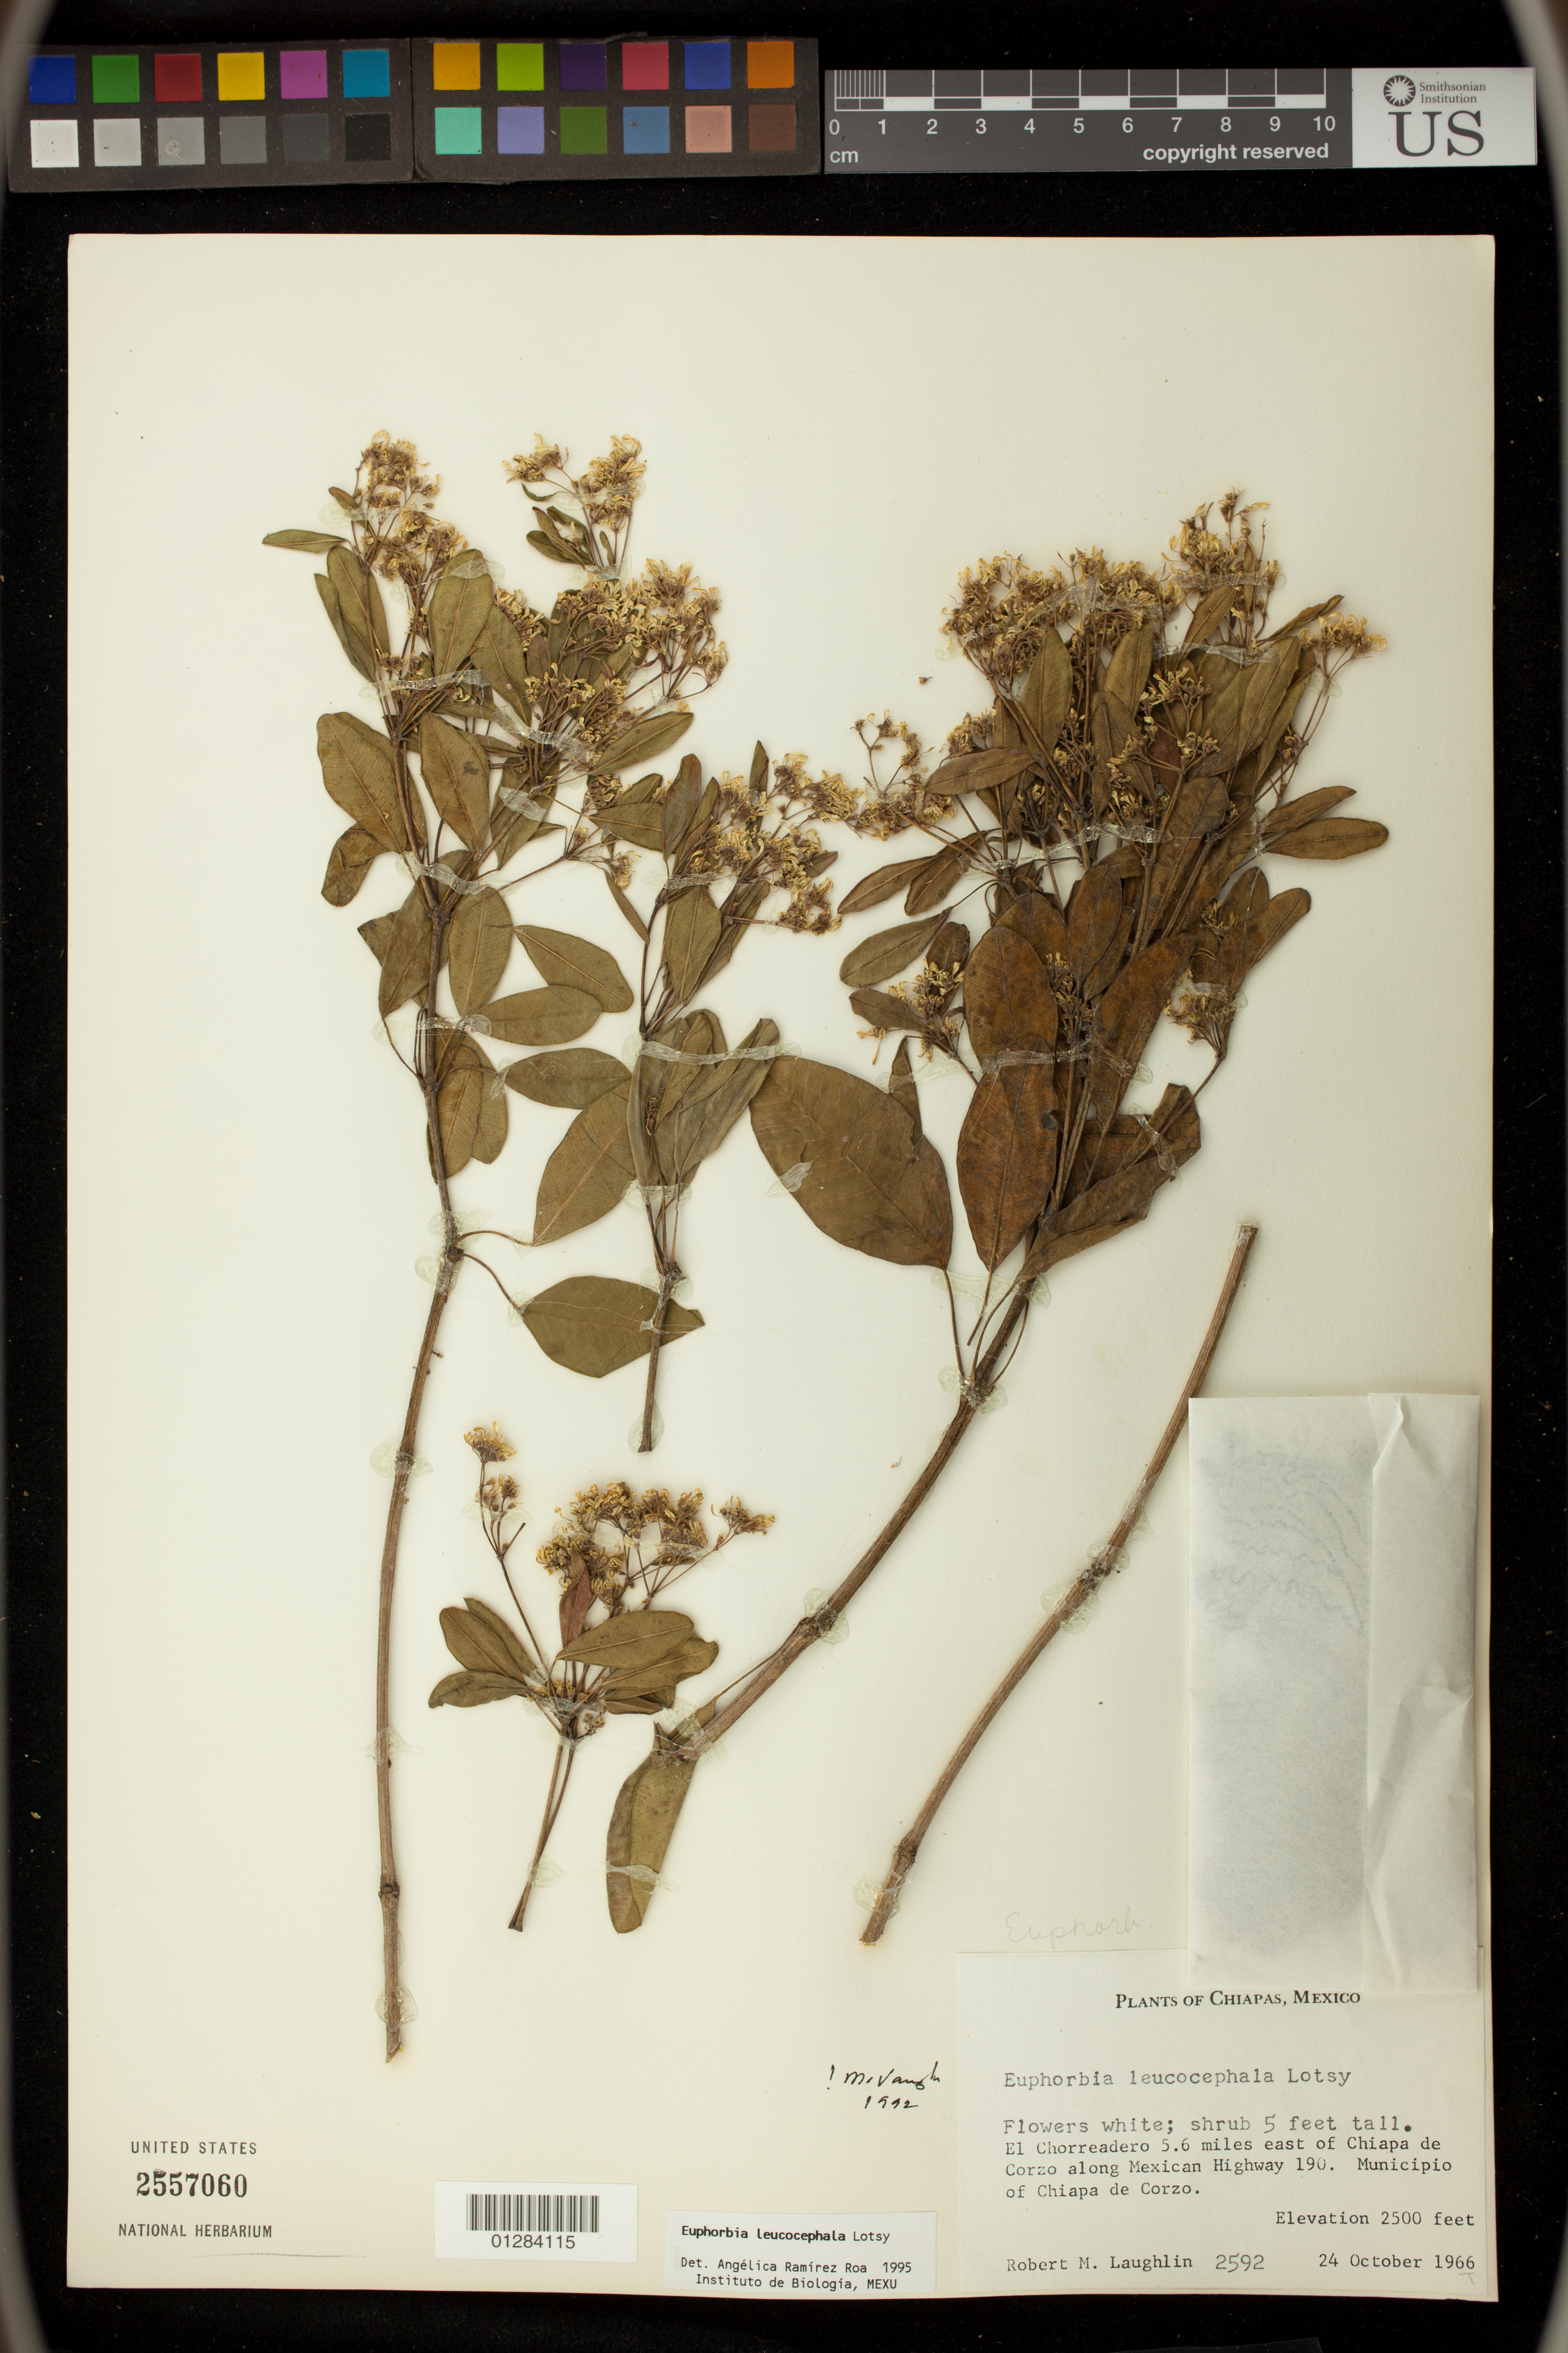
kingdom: Plantae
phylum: Tracheophyta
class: Magnoliopsida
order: Malpighiales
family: Euphorbiaceae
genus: Euphorbia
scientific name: Euphorbia leucocephala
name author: Lotsy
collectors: R. M. Laughlin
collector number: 2592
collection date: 1966-10-24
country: Mexico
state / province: Chiapas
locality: El Chorreadero 5.6 miles east of Chiapa de Corzo along Mexican Highway 190. Municipio of Chiapa de Corzo.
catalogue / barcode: US 2557060